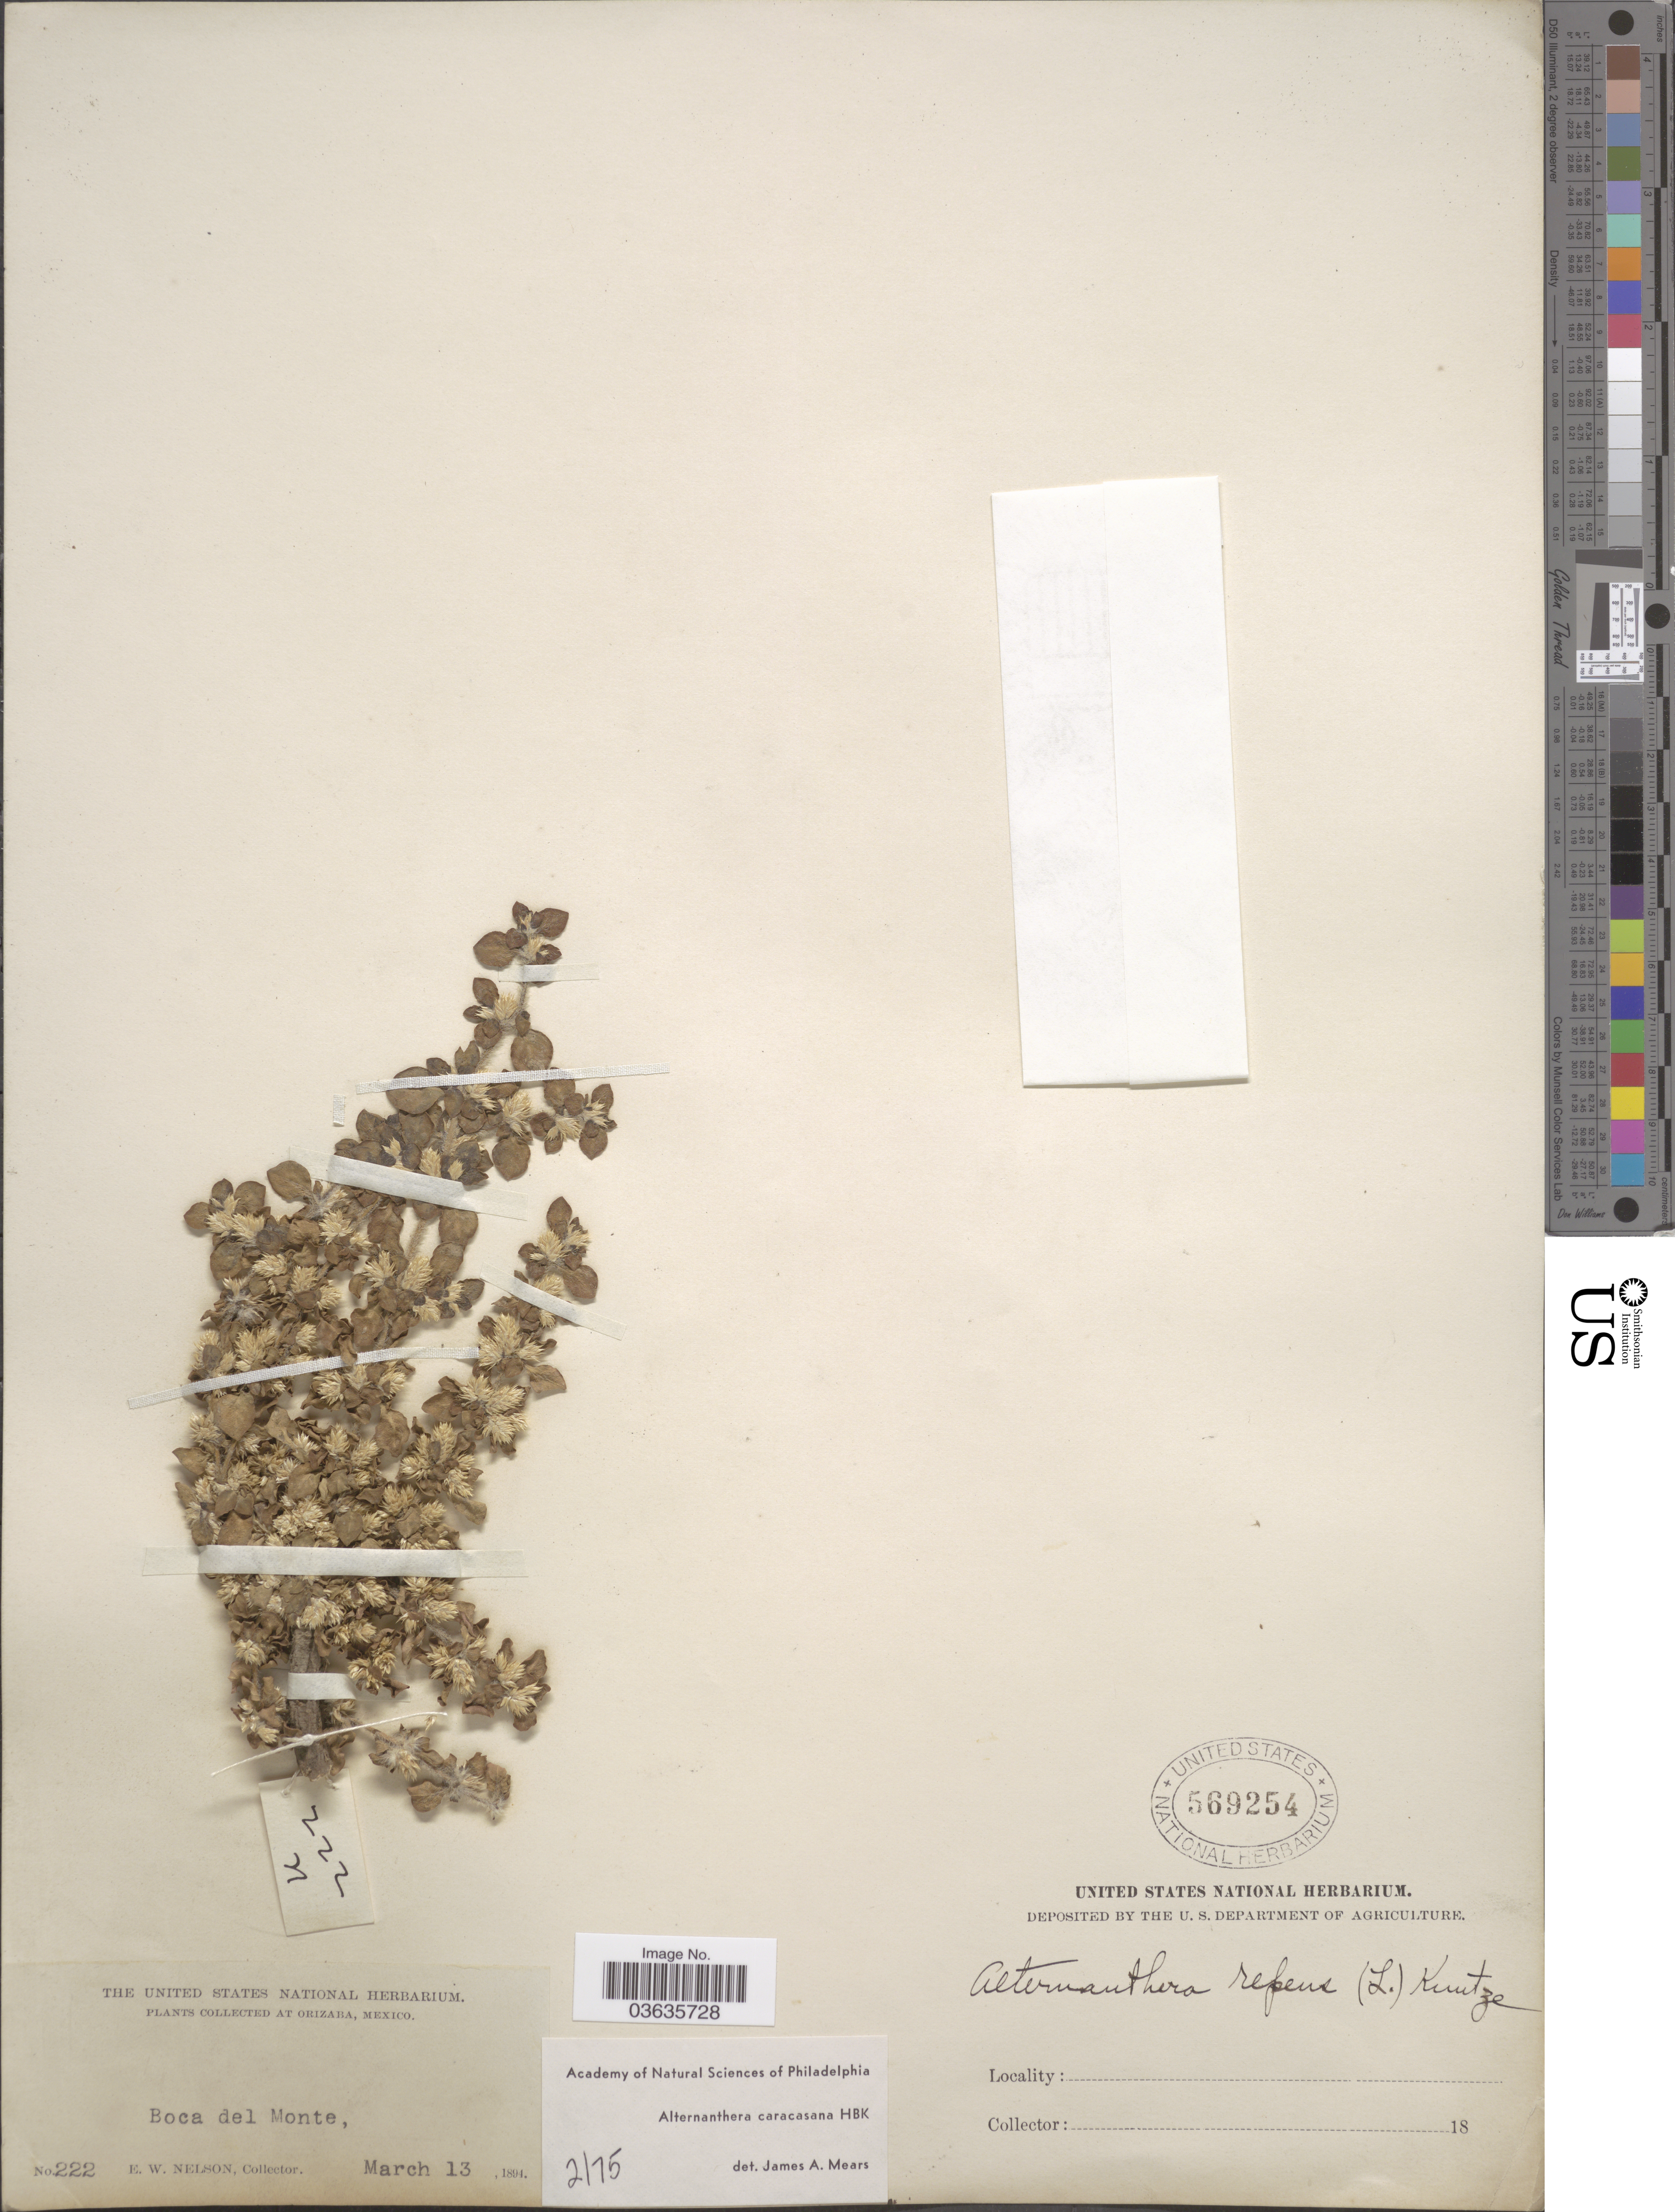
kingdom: Plantae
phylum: Tracheophyta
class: Magnoliopsida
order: Caryophyllales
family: Amaranthaceae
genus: Alternanthera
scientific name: Alternanthera caracasana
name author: Kunth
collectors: E. W. Nelson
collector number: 222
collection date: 1894-03-13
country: Mexico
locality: At Orizaba. Boca del Monte.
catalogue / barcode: US 569254